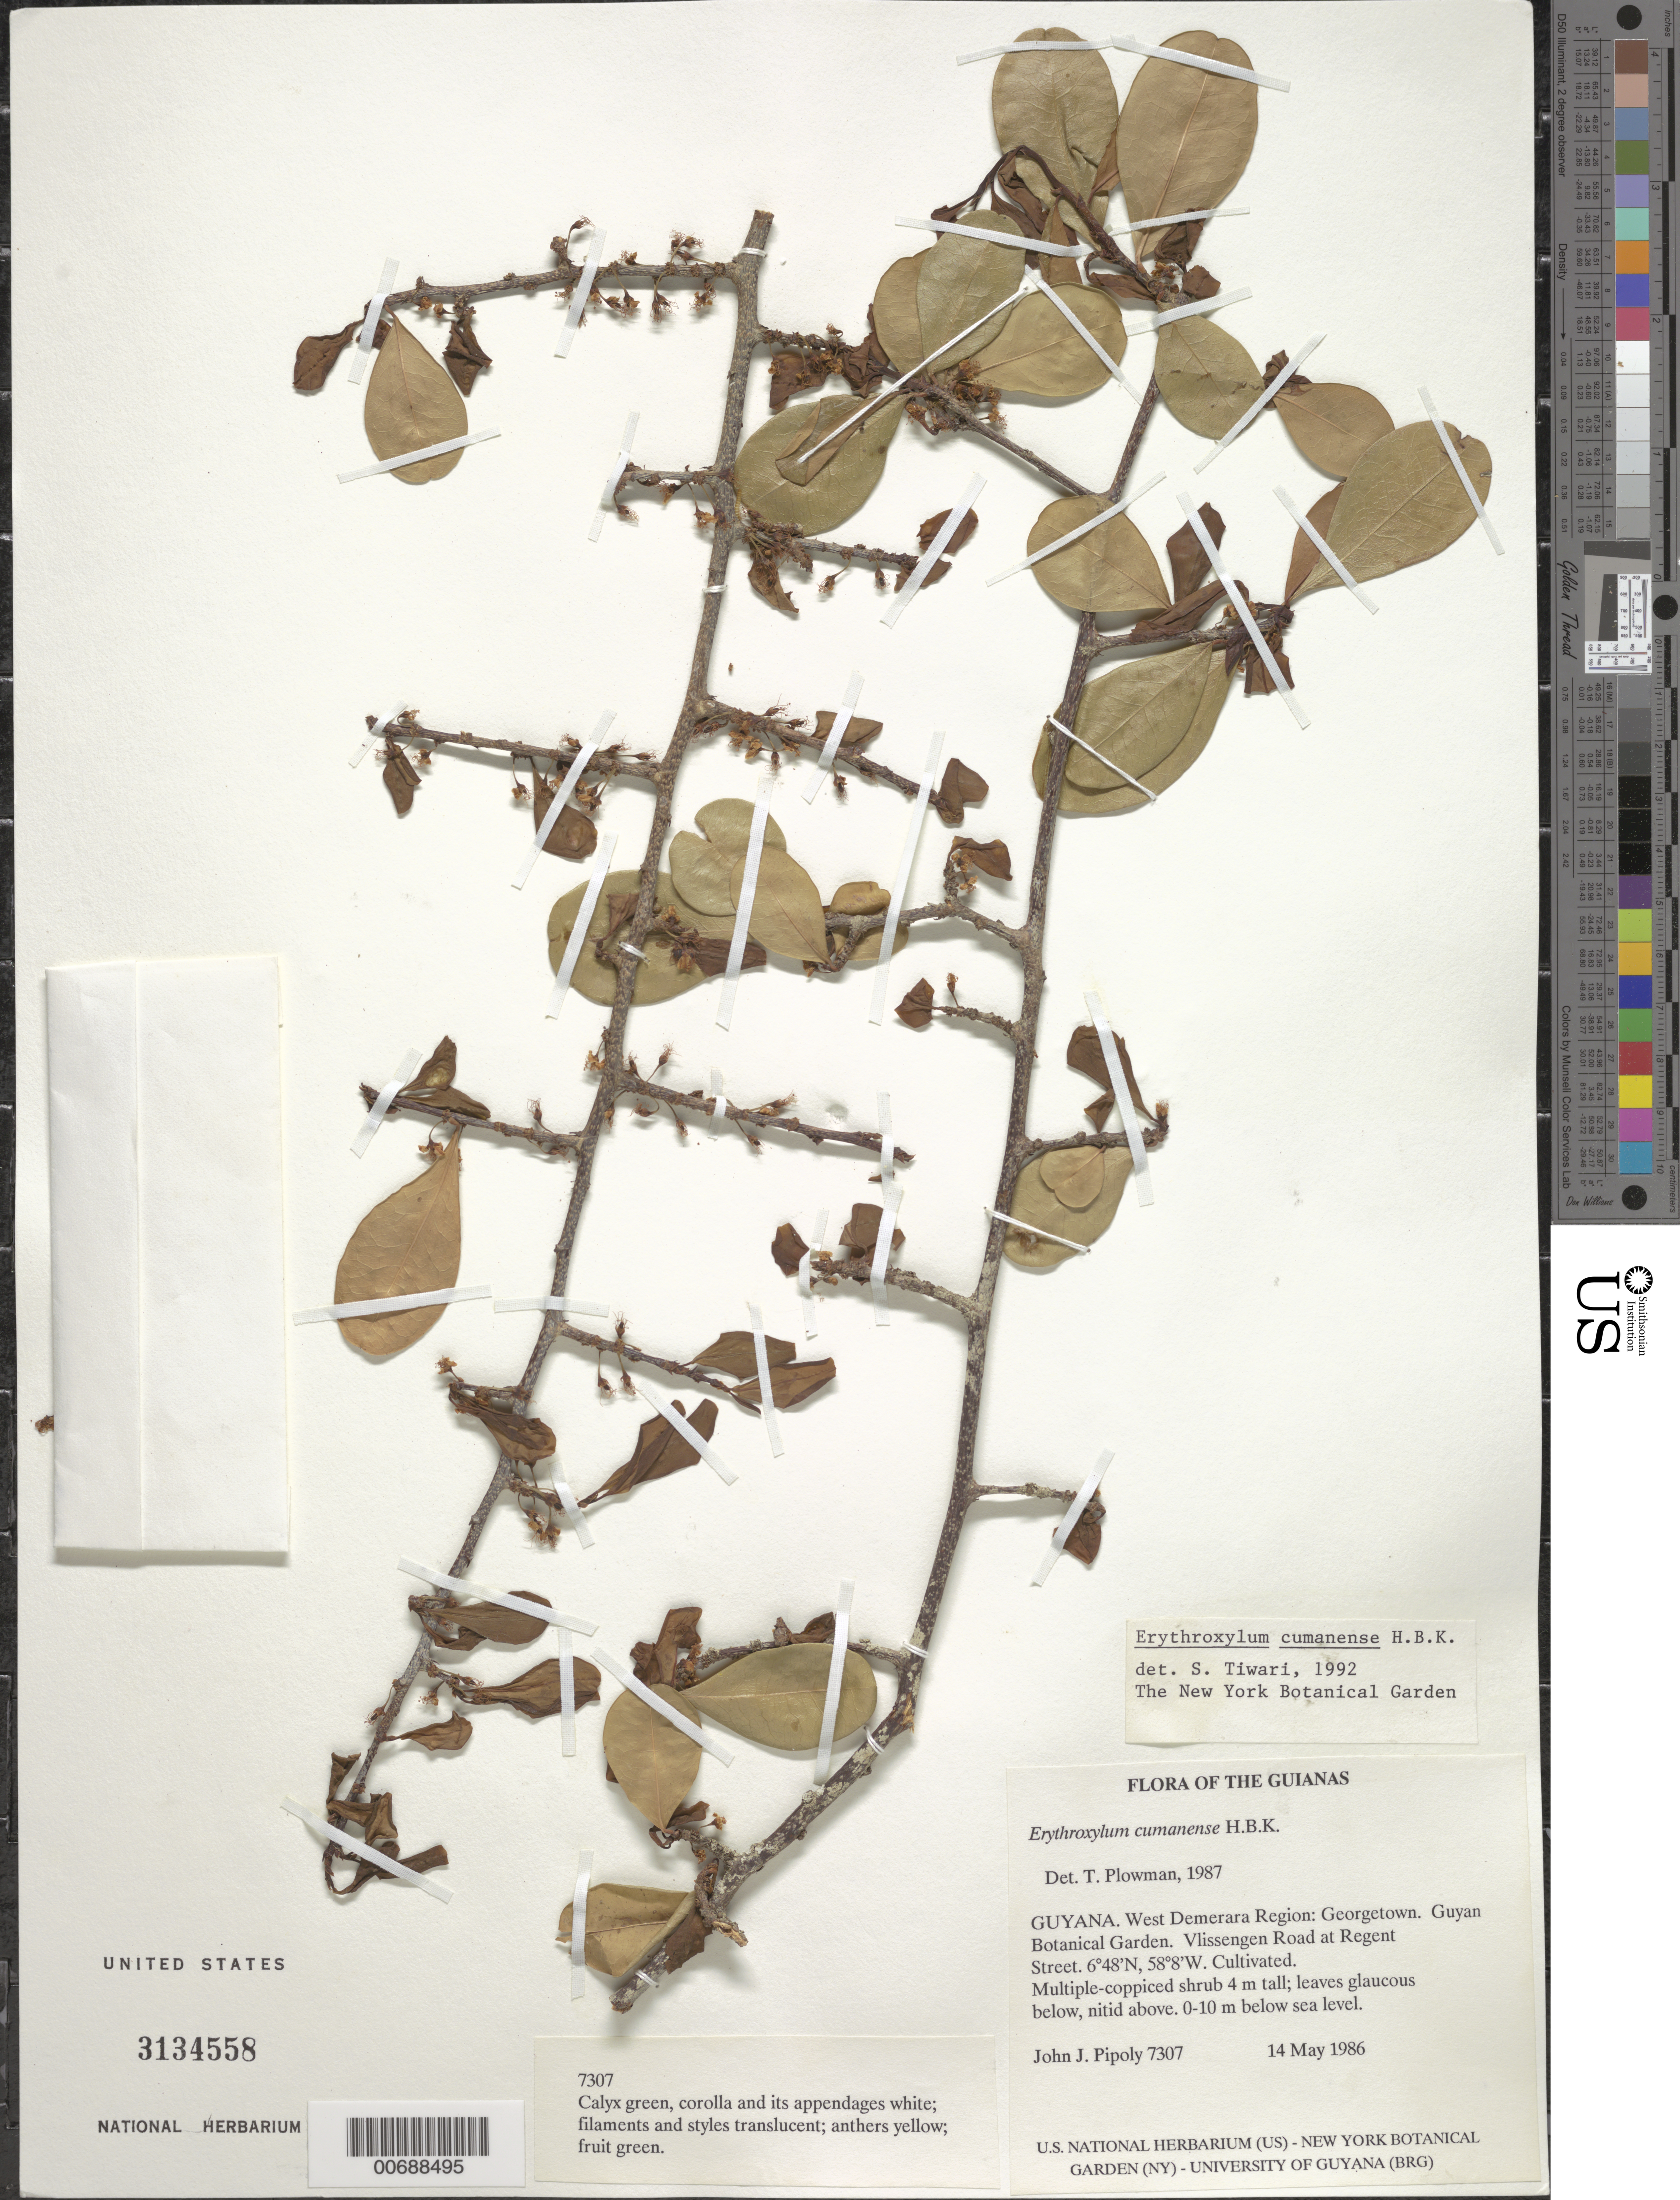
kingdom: Plantae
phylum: Tracheophyta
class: Magnoliopsida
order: Malpighiales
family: Erythroxylaceae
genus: Erythroxylum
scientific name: Erythroxylum cumanense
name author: Kunth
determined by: Plowman, Timothy C.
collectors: J. J. Pipoly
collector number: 7307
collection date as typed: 14 May 1986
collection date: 1986-05-14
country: Guyana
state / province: Demerara-Mahaica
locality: Georgetown. Guyana Botanical Garden. Vlissengen Road at Regent Street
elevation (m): -3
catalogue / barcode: US 3134558